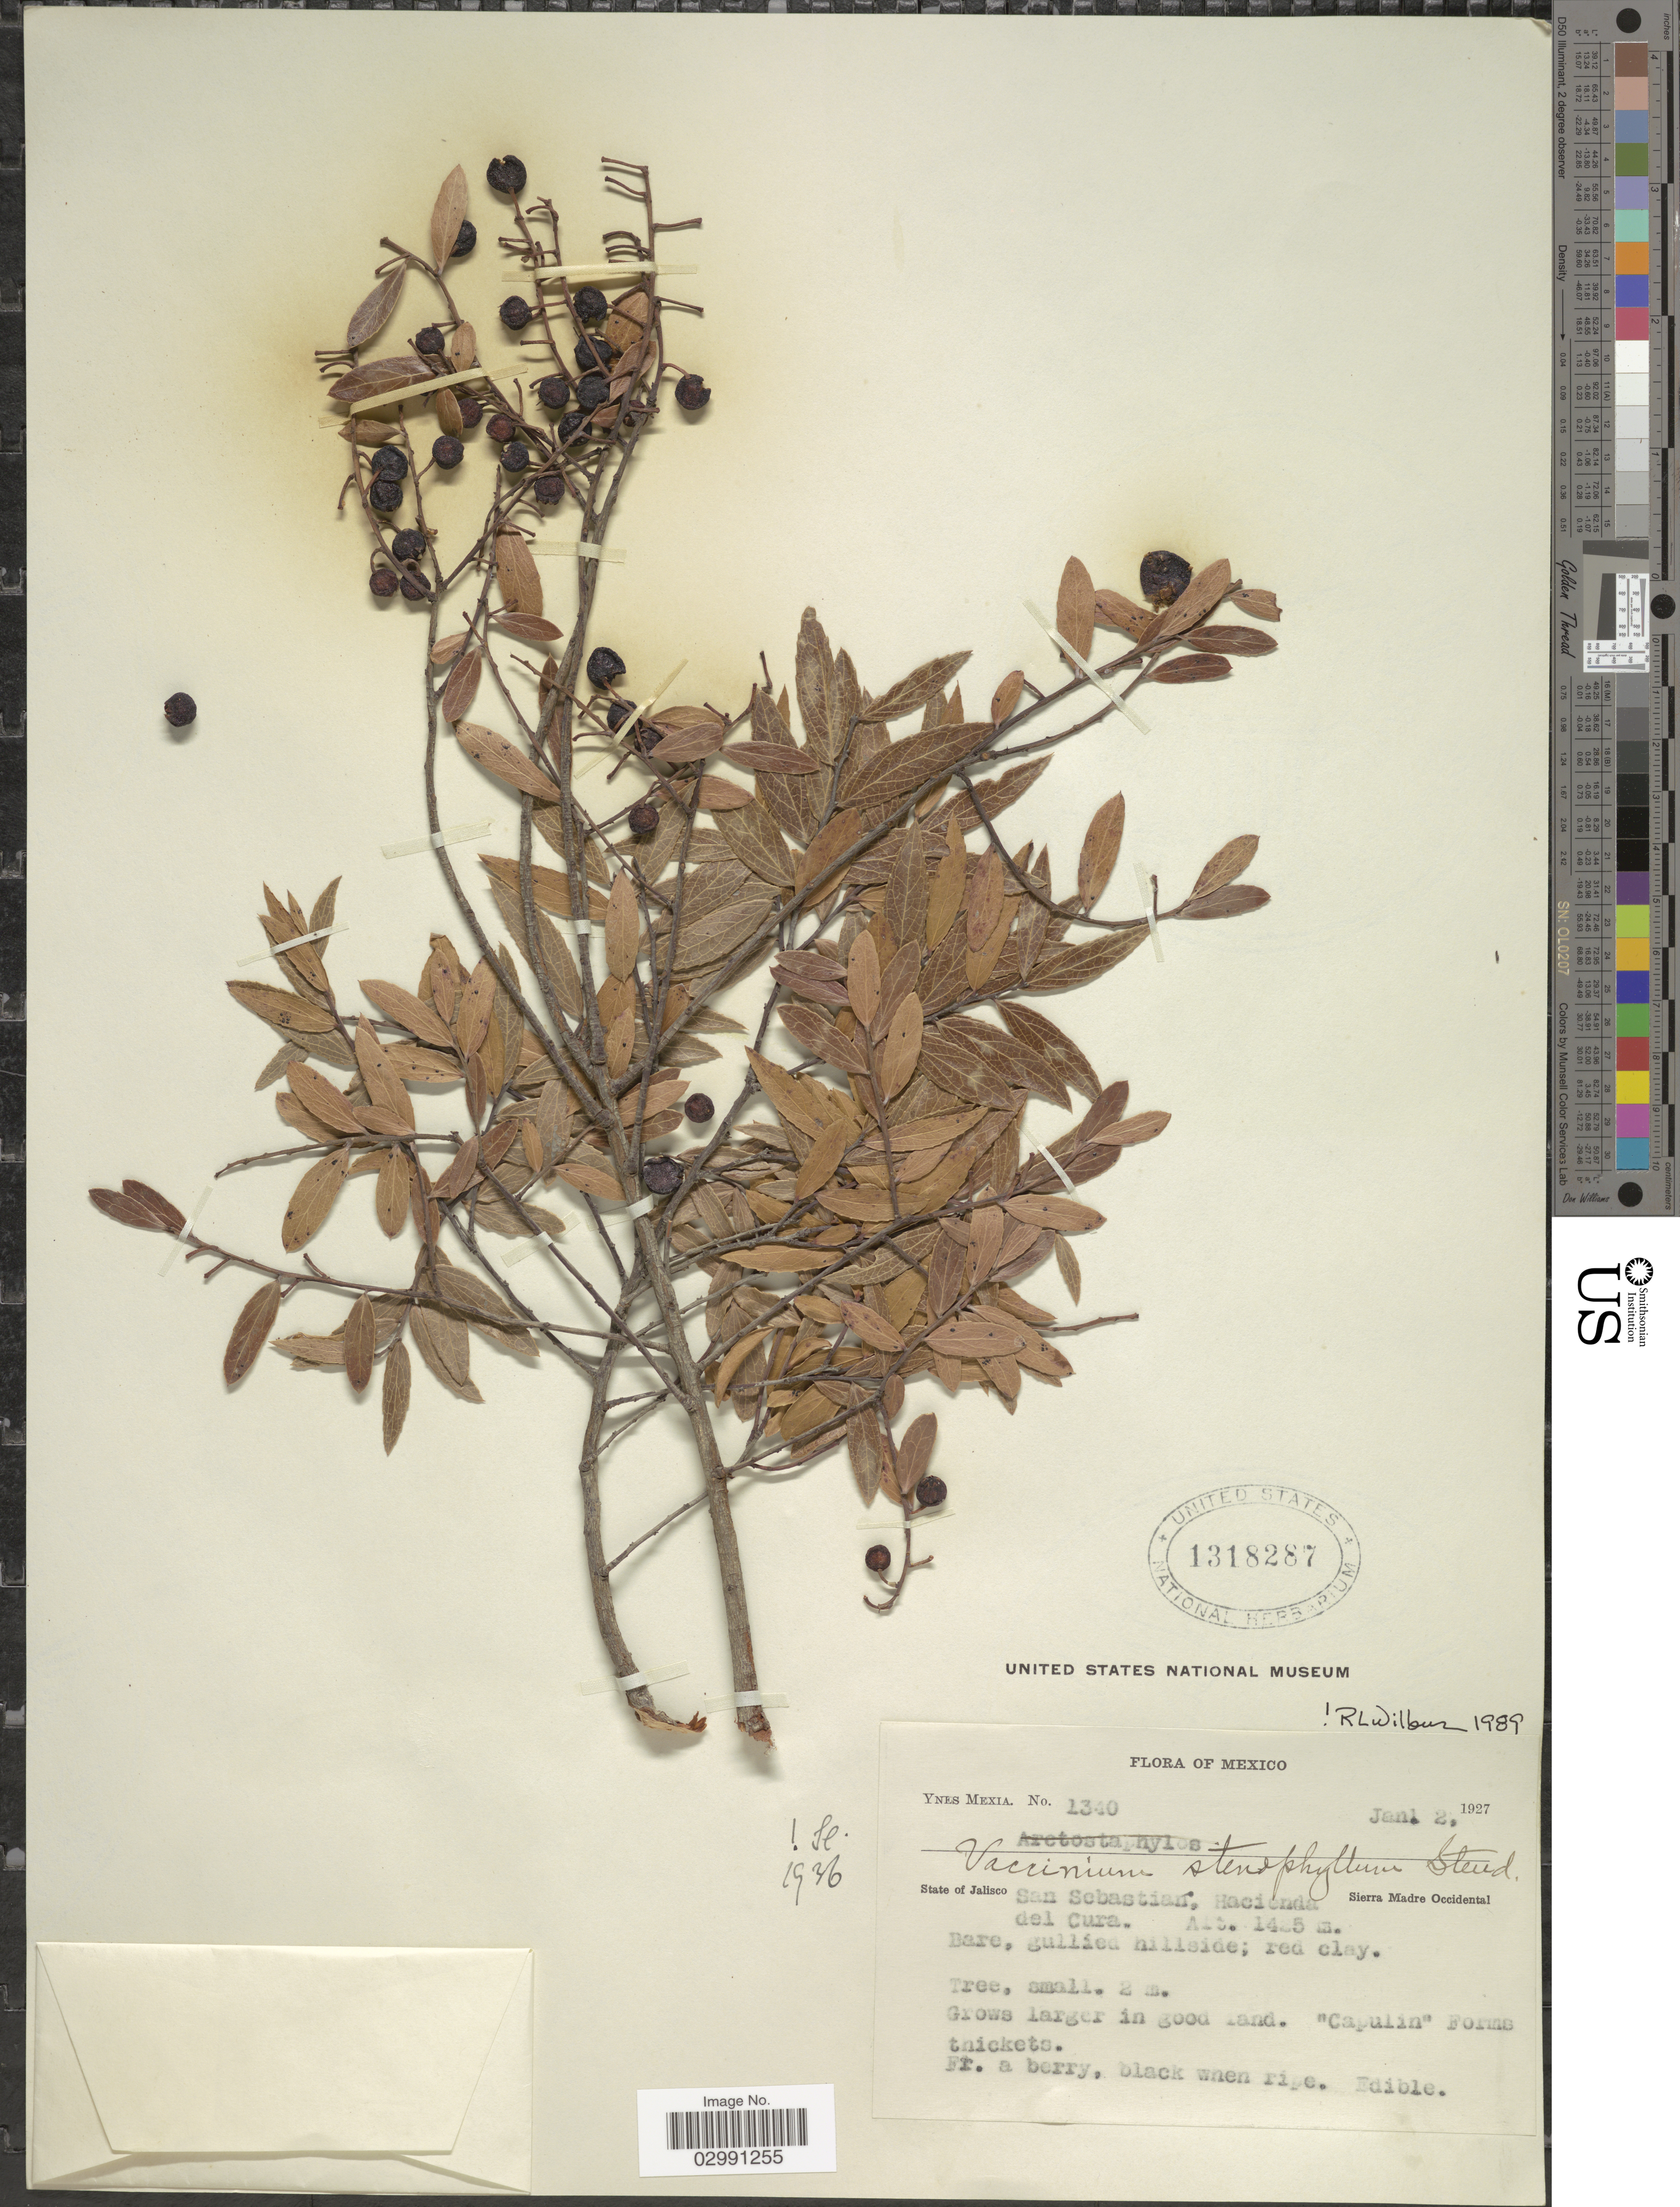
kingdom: Plantae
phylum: Tracheophyta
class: Magnoliopsida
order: Ericales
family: Ericaceae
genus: Vaccinium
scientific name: Vaccinium stenophyllum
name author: Steud.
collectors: Y. Mexia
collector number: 1340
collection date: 1927-01-02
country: Mexico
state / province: Jalisco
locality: State of Jalisco. San Sebastian, Hacienda del Cura. Sierra Madre Occidental.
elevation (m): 1425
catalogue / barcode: US 1318287